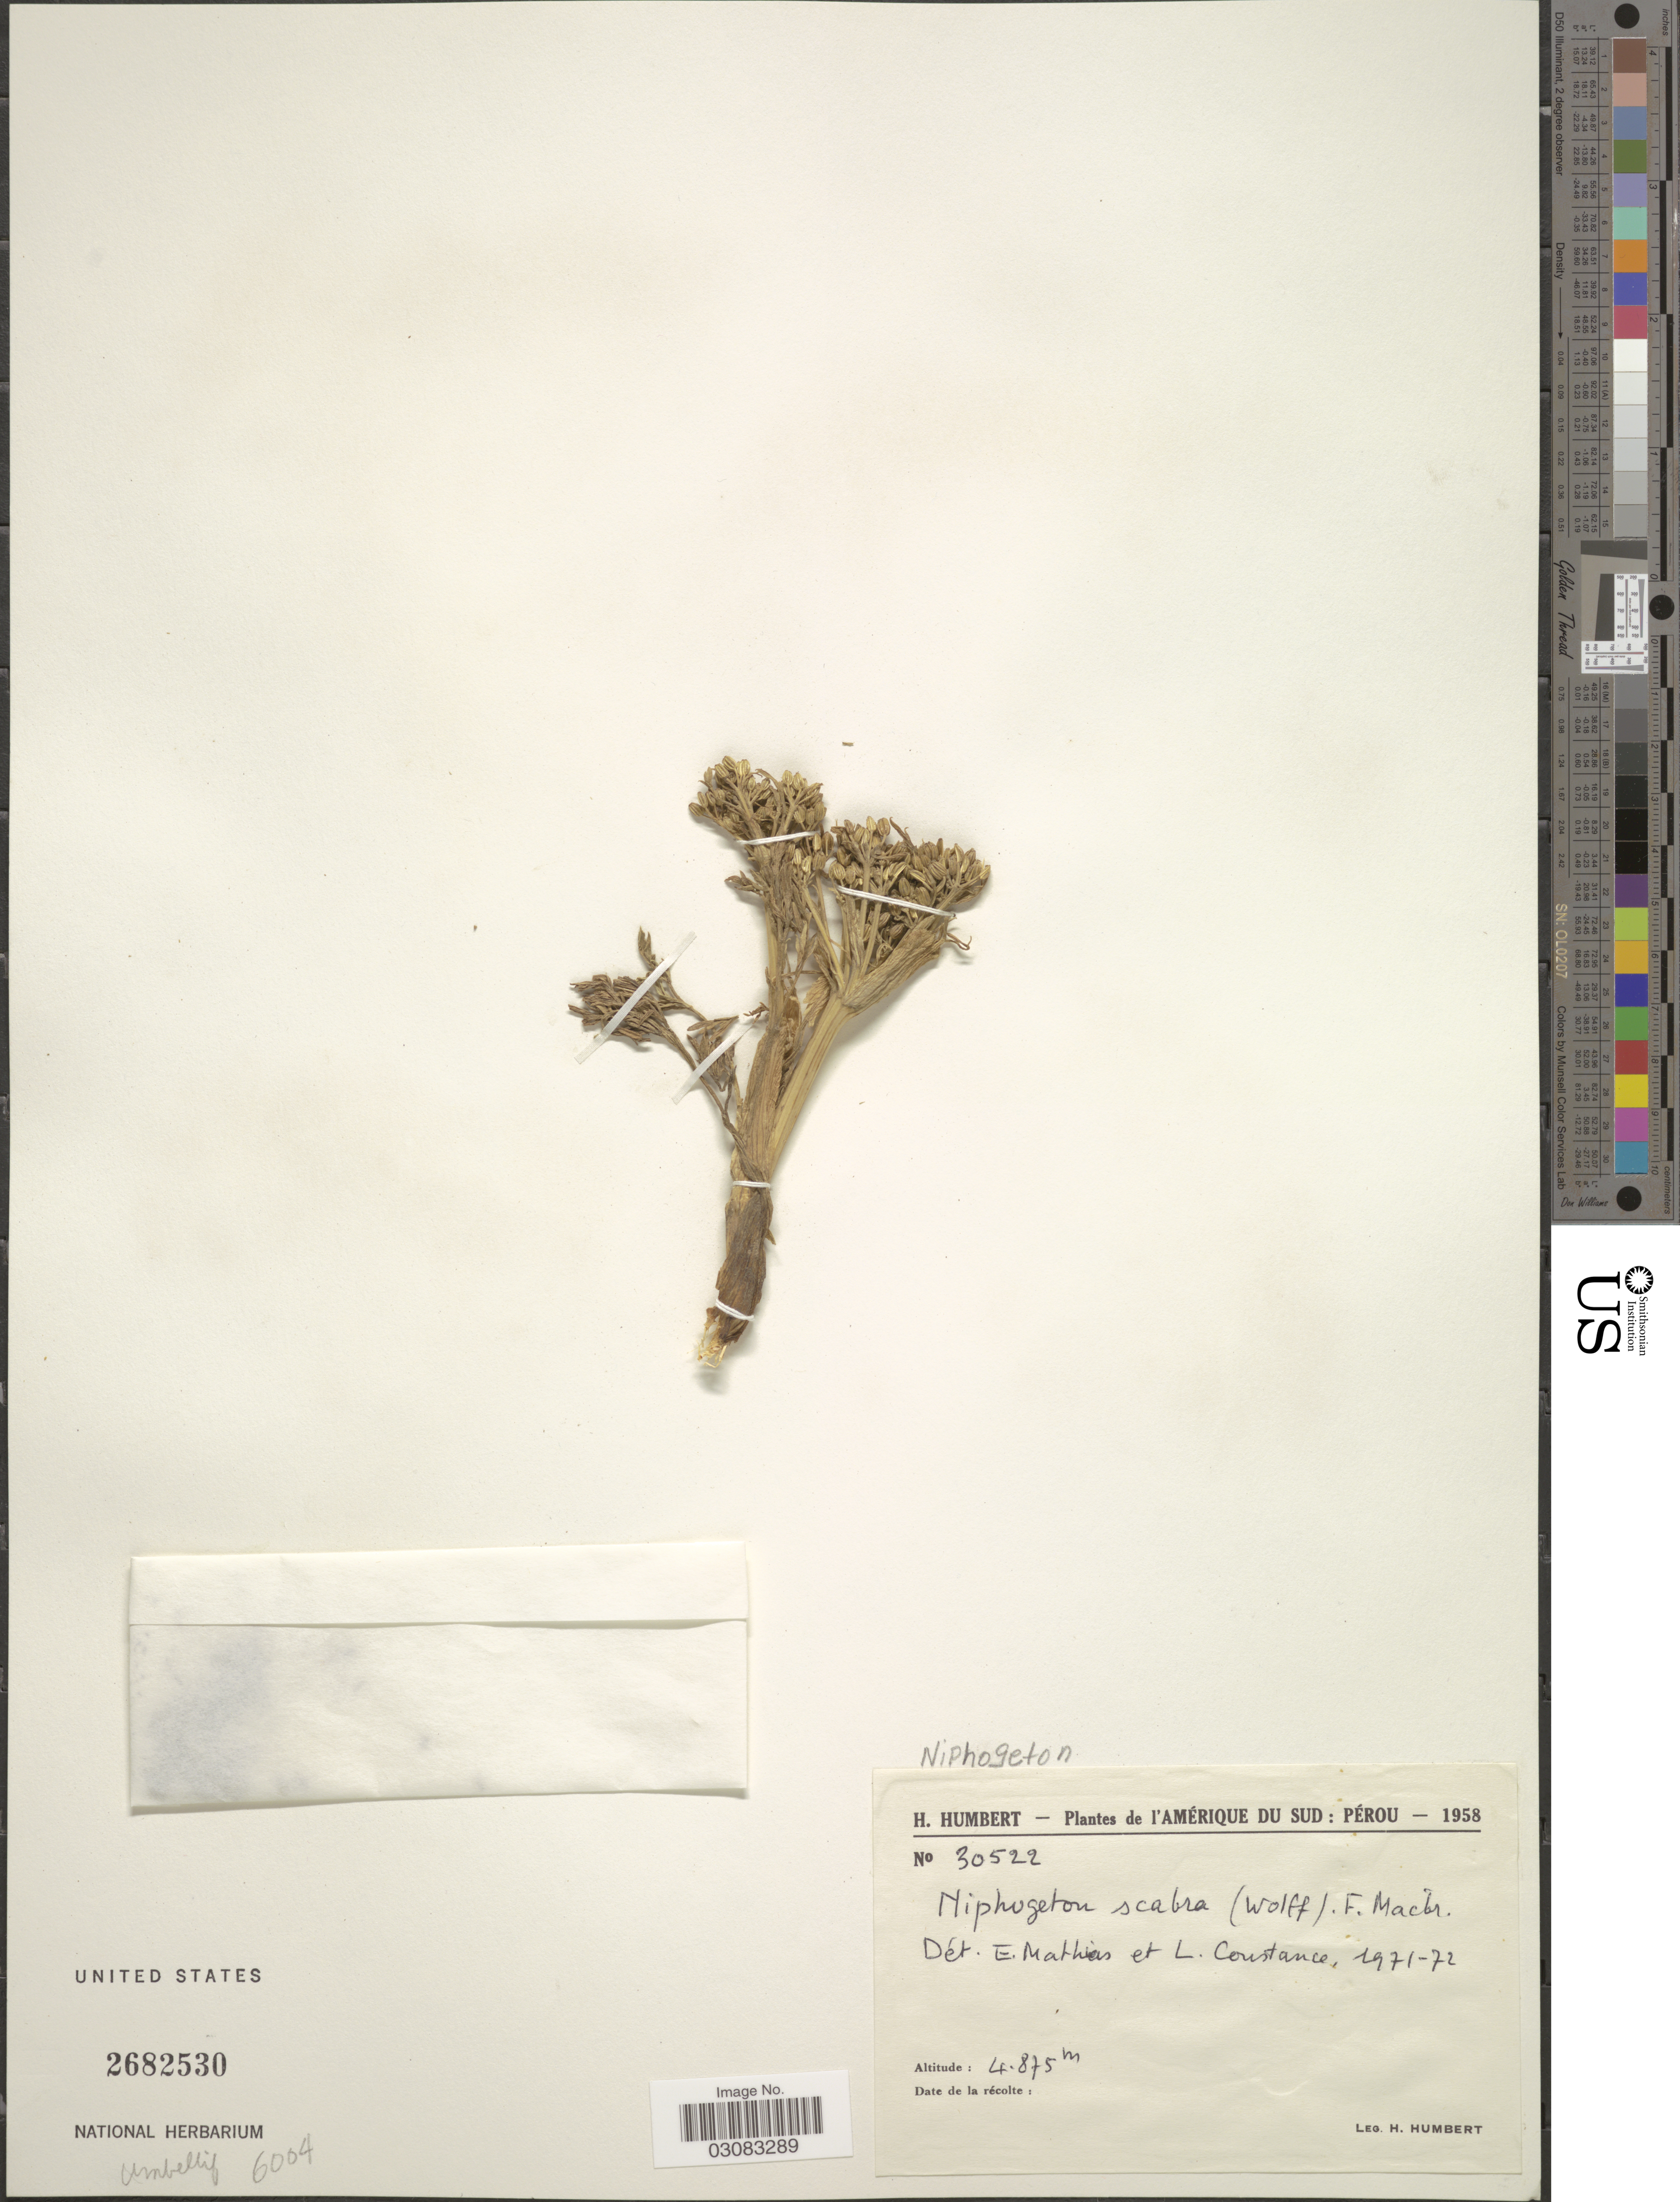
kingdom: Plantae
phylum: Tracheophyta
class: Magnoliopsida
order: Apiales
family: Apiaceae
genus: Niphogeton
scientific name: Niphogeton scabra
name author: (H. Wolff) J.F. Macbr.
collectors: H. Humbert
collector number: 30522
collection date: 1958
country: Peru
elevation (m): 4875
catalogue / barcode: US 2682530